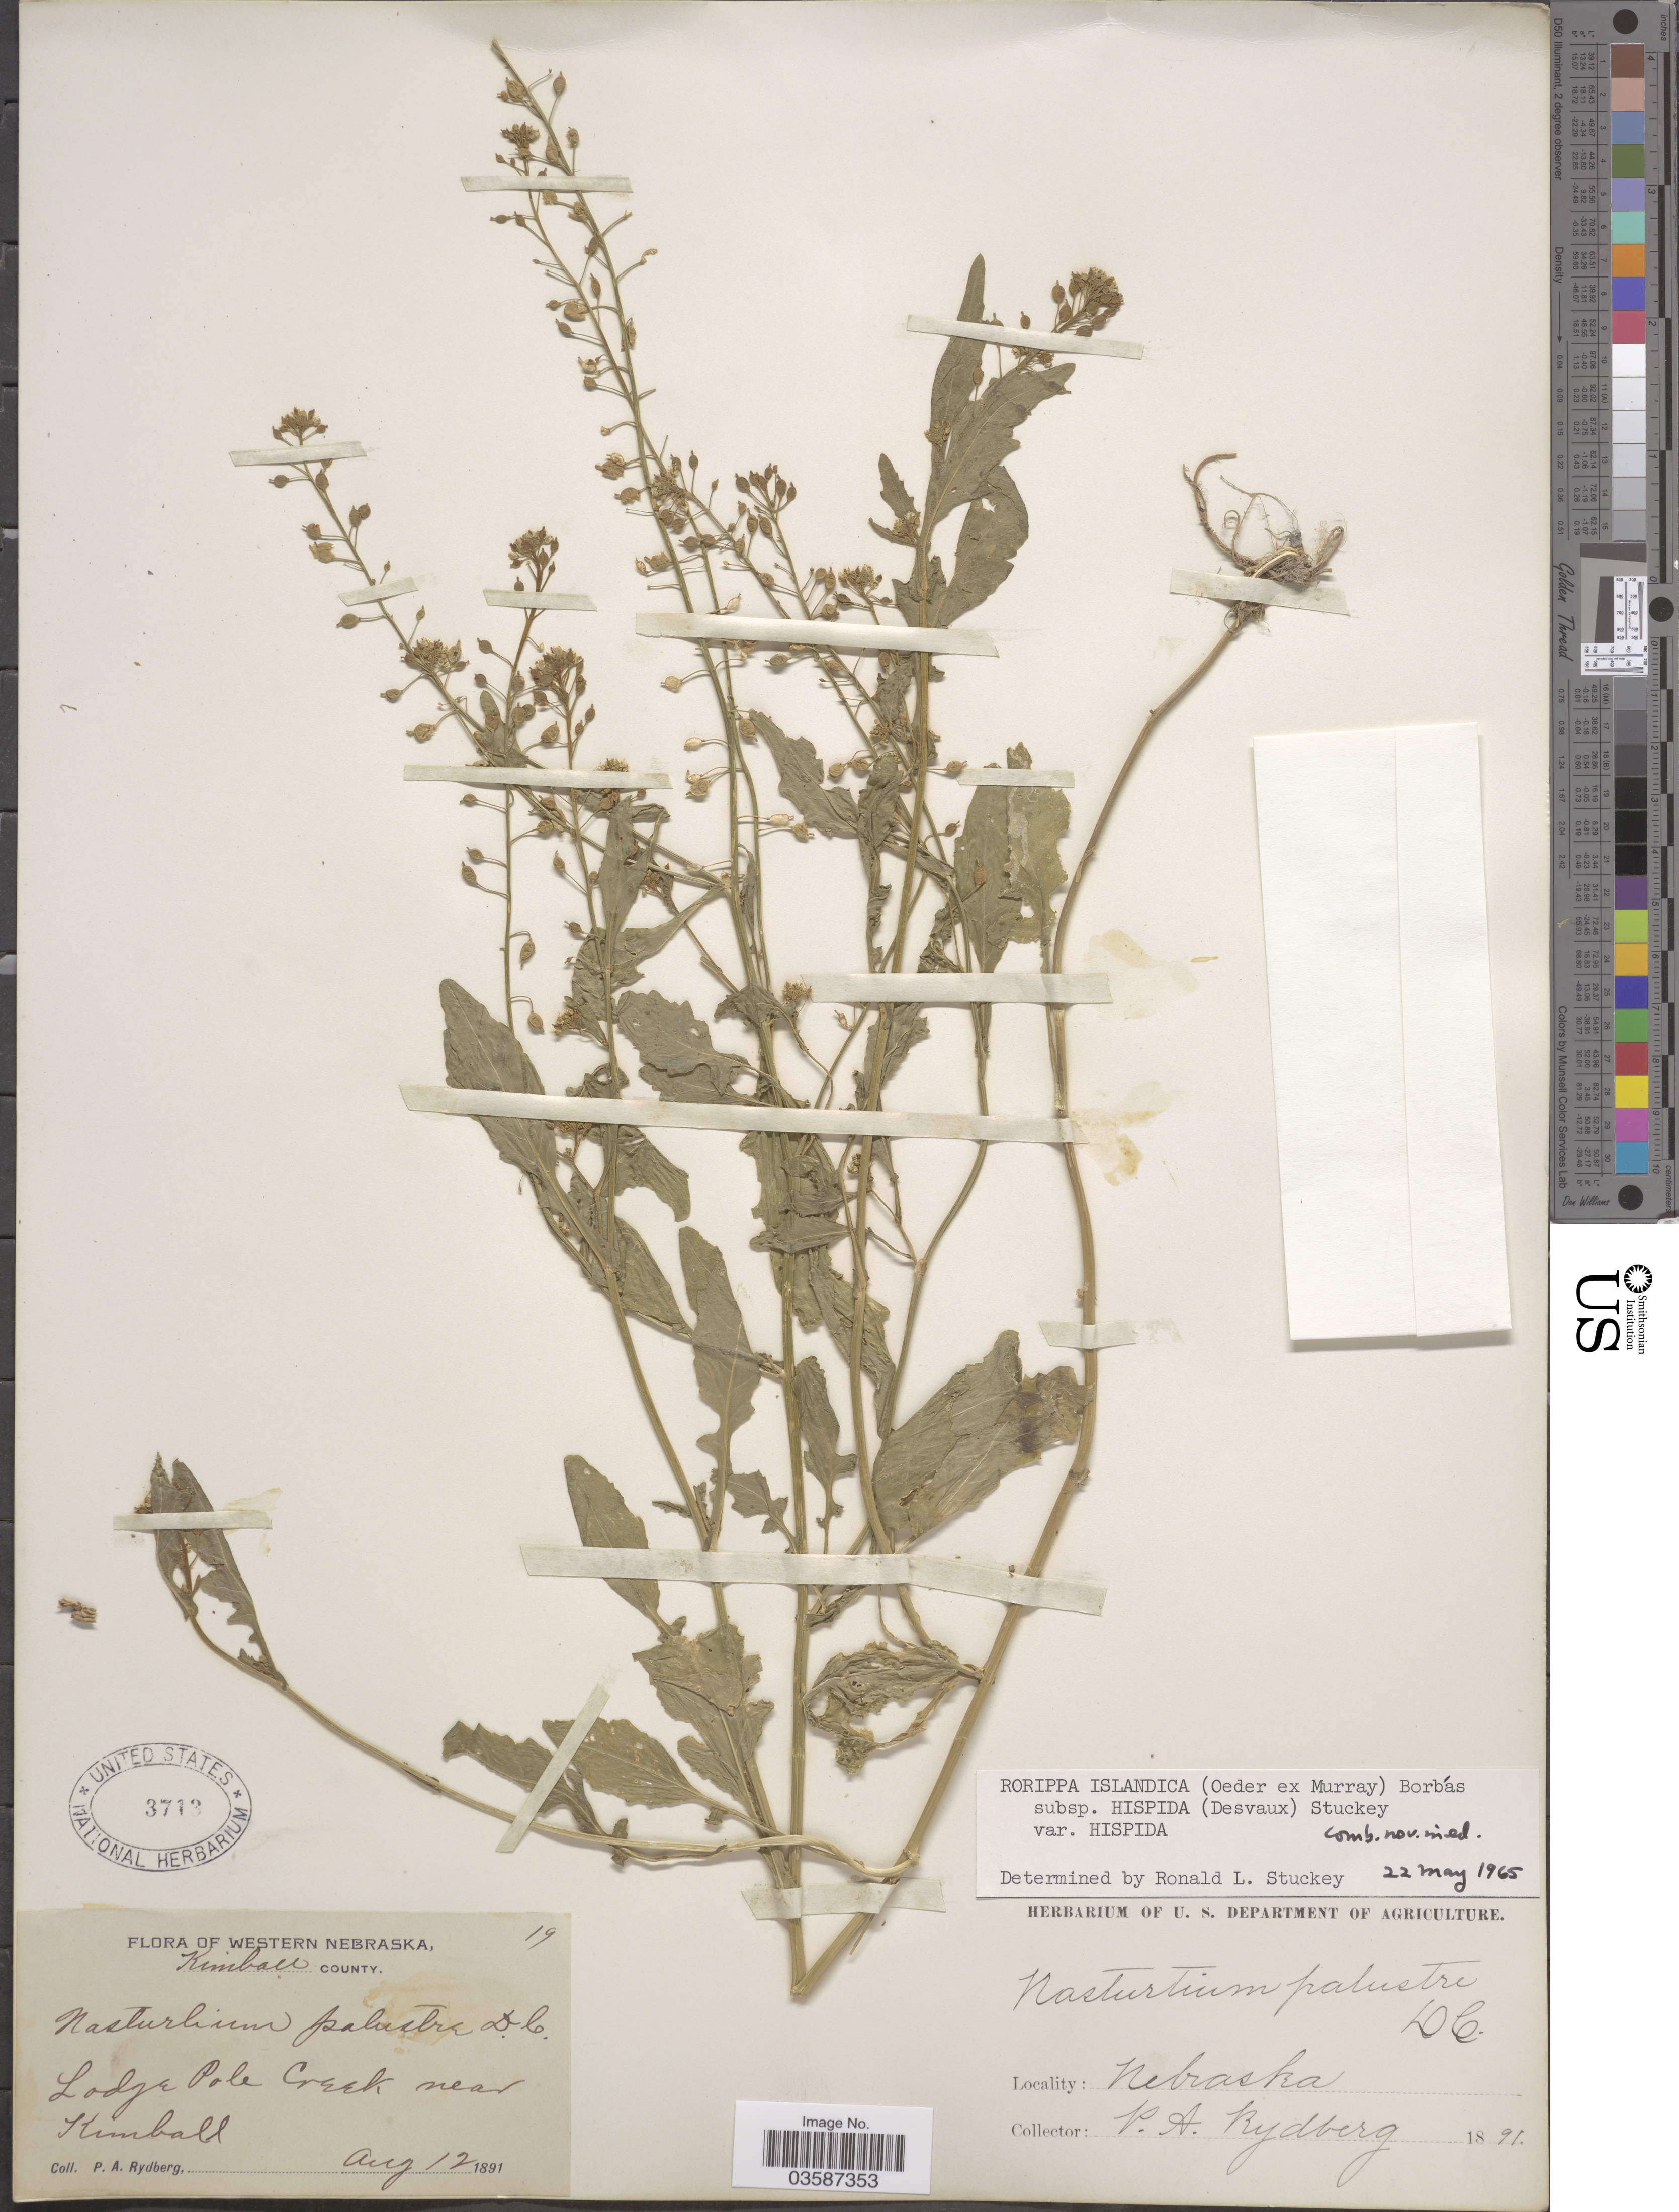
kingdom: Plantae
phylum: Tracheophyta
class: Magnoliopsida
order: Brassicales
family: Brassicaceae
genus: Rorippa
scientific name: Rorippa islandica var. hispida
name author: (Desv.) Butters & Abbe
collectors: P. A. Rydberg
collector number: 19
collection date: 1891-08-12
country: United States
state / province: Nebraska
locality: Western Nebraska, Kimball County. Lodge Pole Creek near Kimball.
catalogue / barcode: US 3713